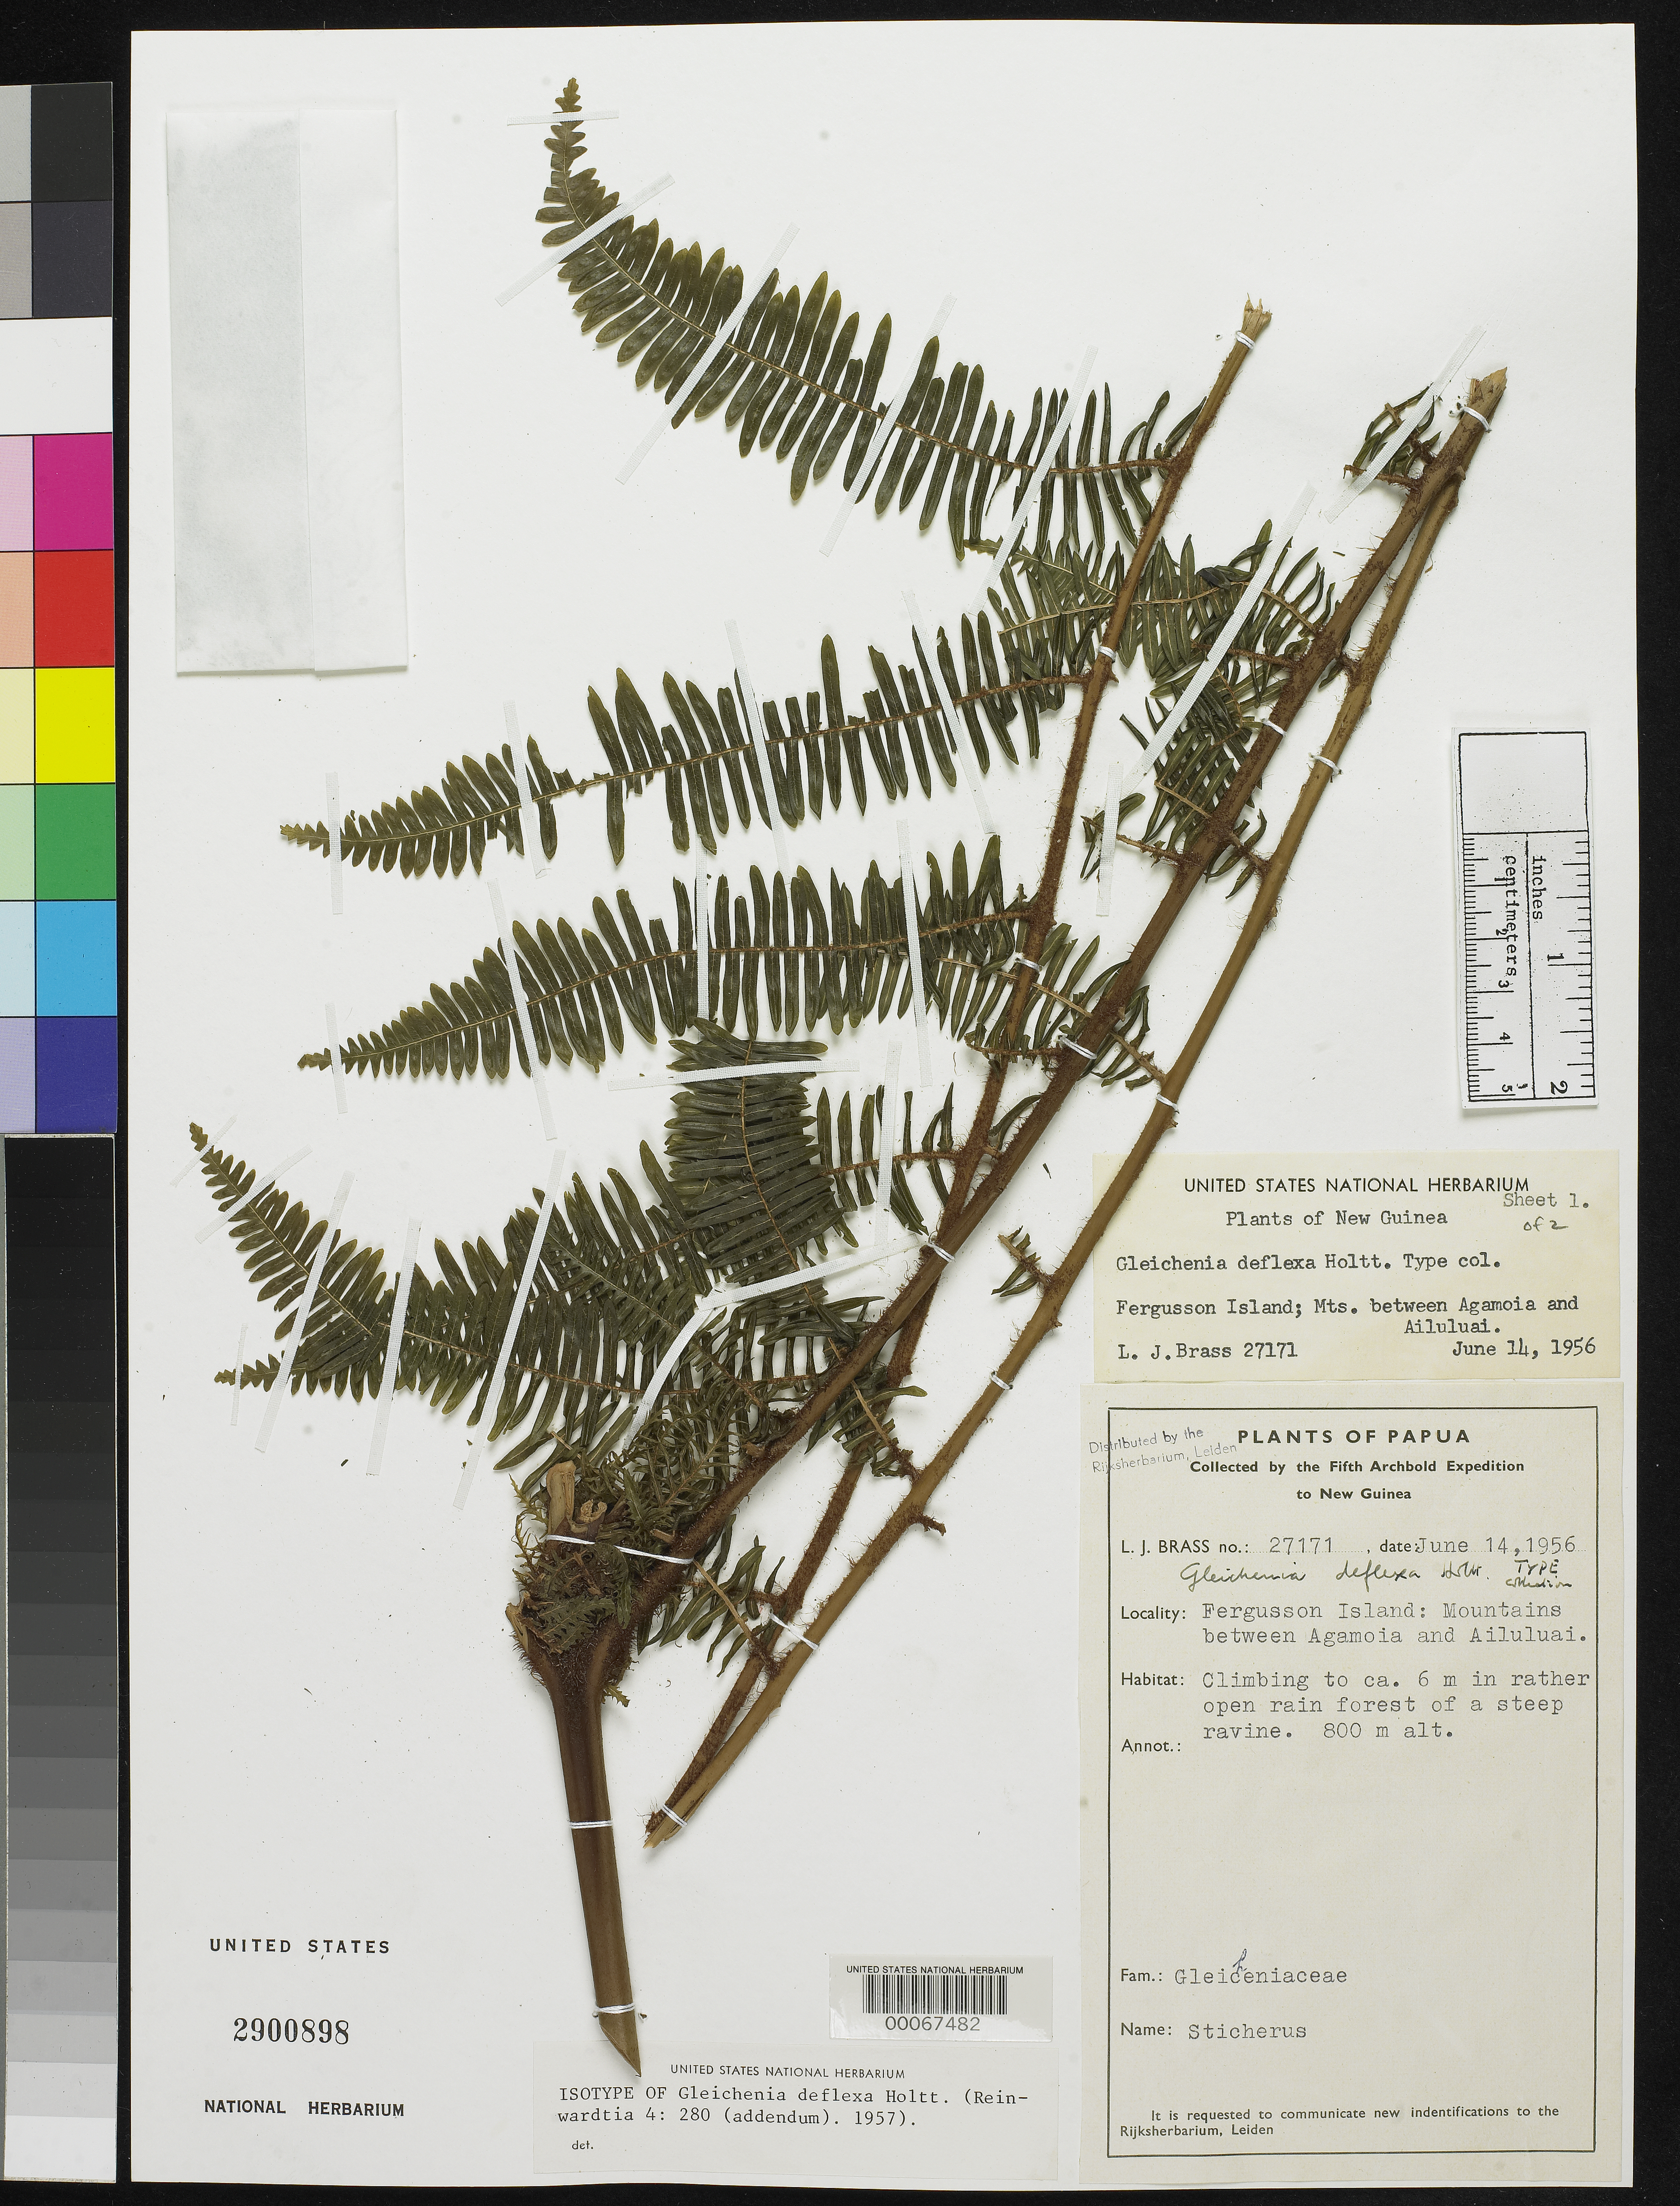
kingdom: Plantae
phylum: Tracheophyta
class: Polypodiopsida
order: Gleicheniales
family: Gleicheniaceae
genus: Gleichenia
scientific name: Gleichenia deflexa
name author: Holttum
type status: Isotype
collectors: L. J. Brass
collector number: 27171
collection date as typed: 14 Jun 1956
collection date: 1956-06-14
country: Papua New Guinea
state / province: Milne Bay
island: Fergusson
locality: Mountains between Agamoia and Ailuluai.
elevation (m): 800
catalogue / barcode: US 2900898